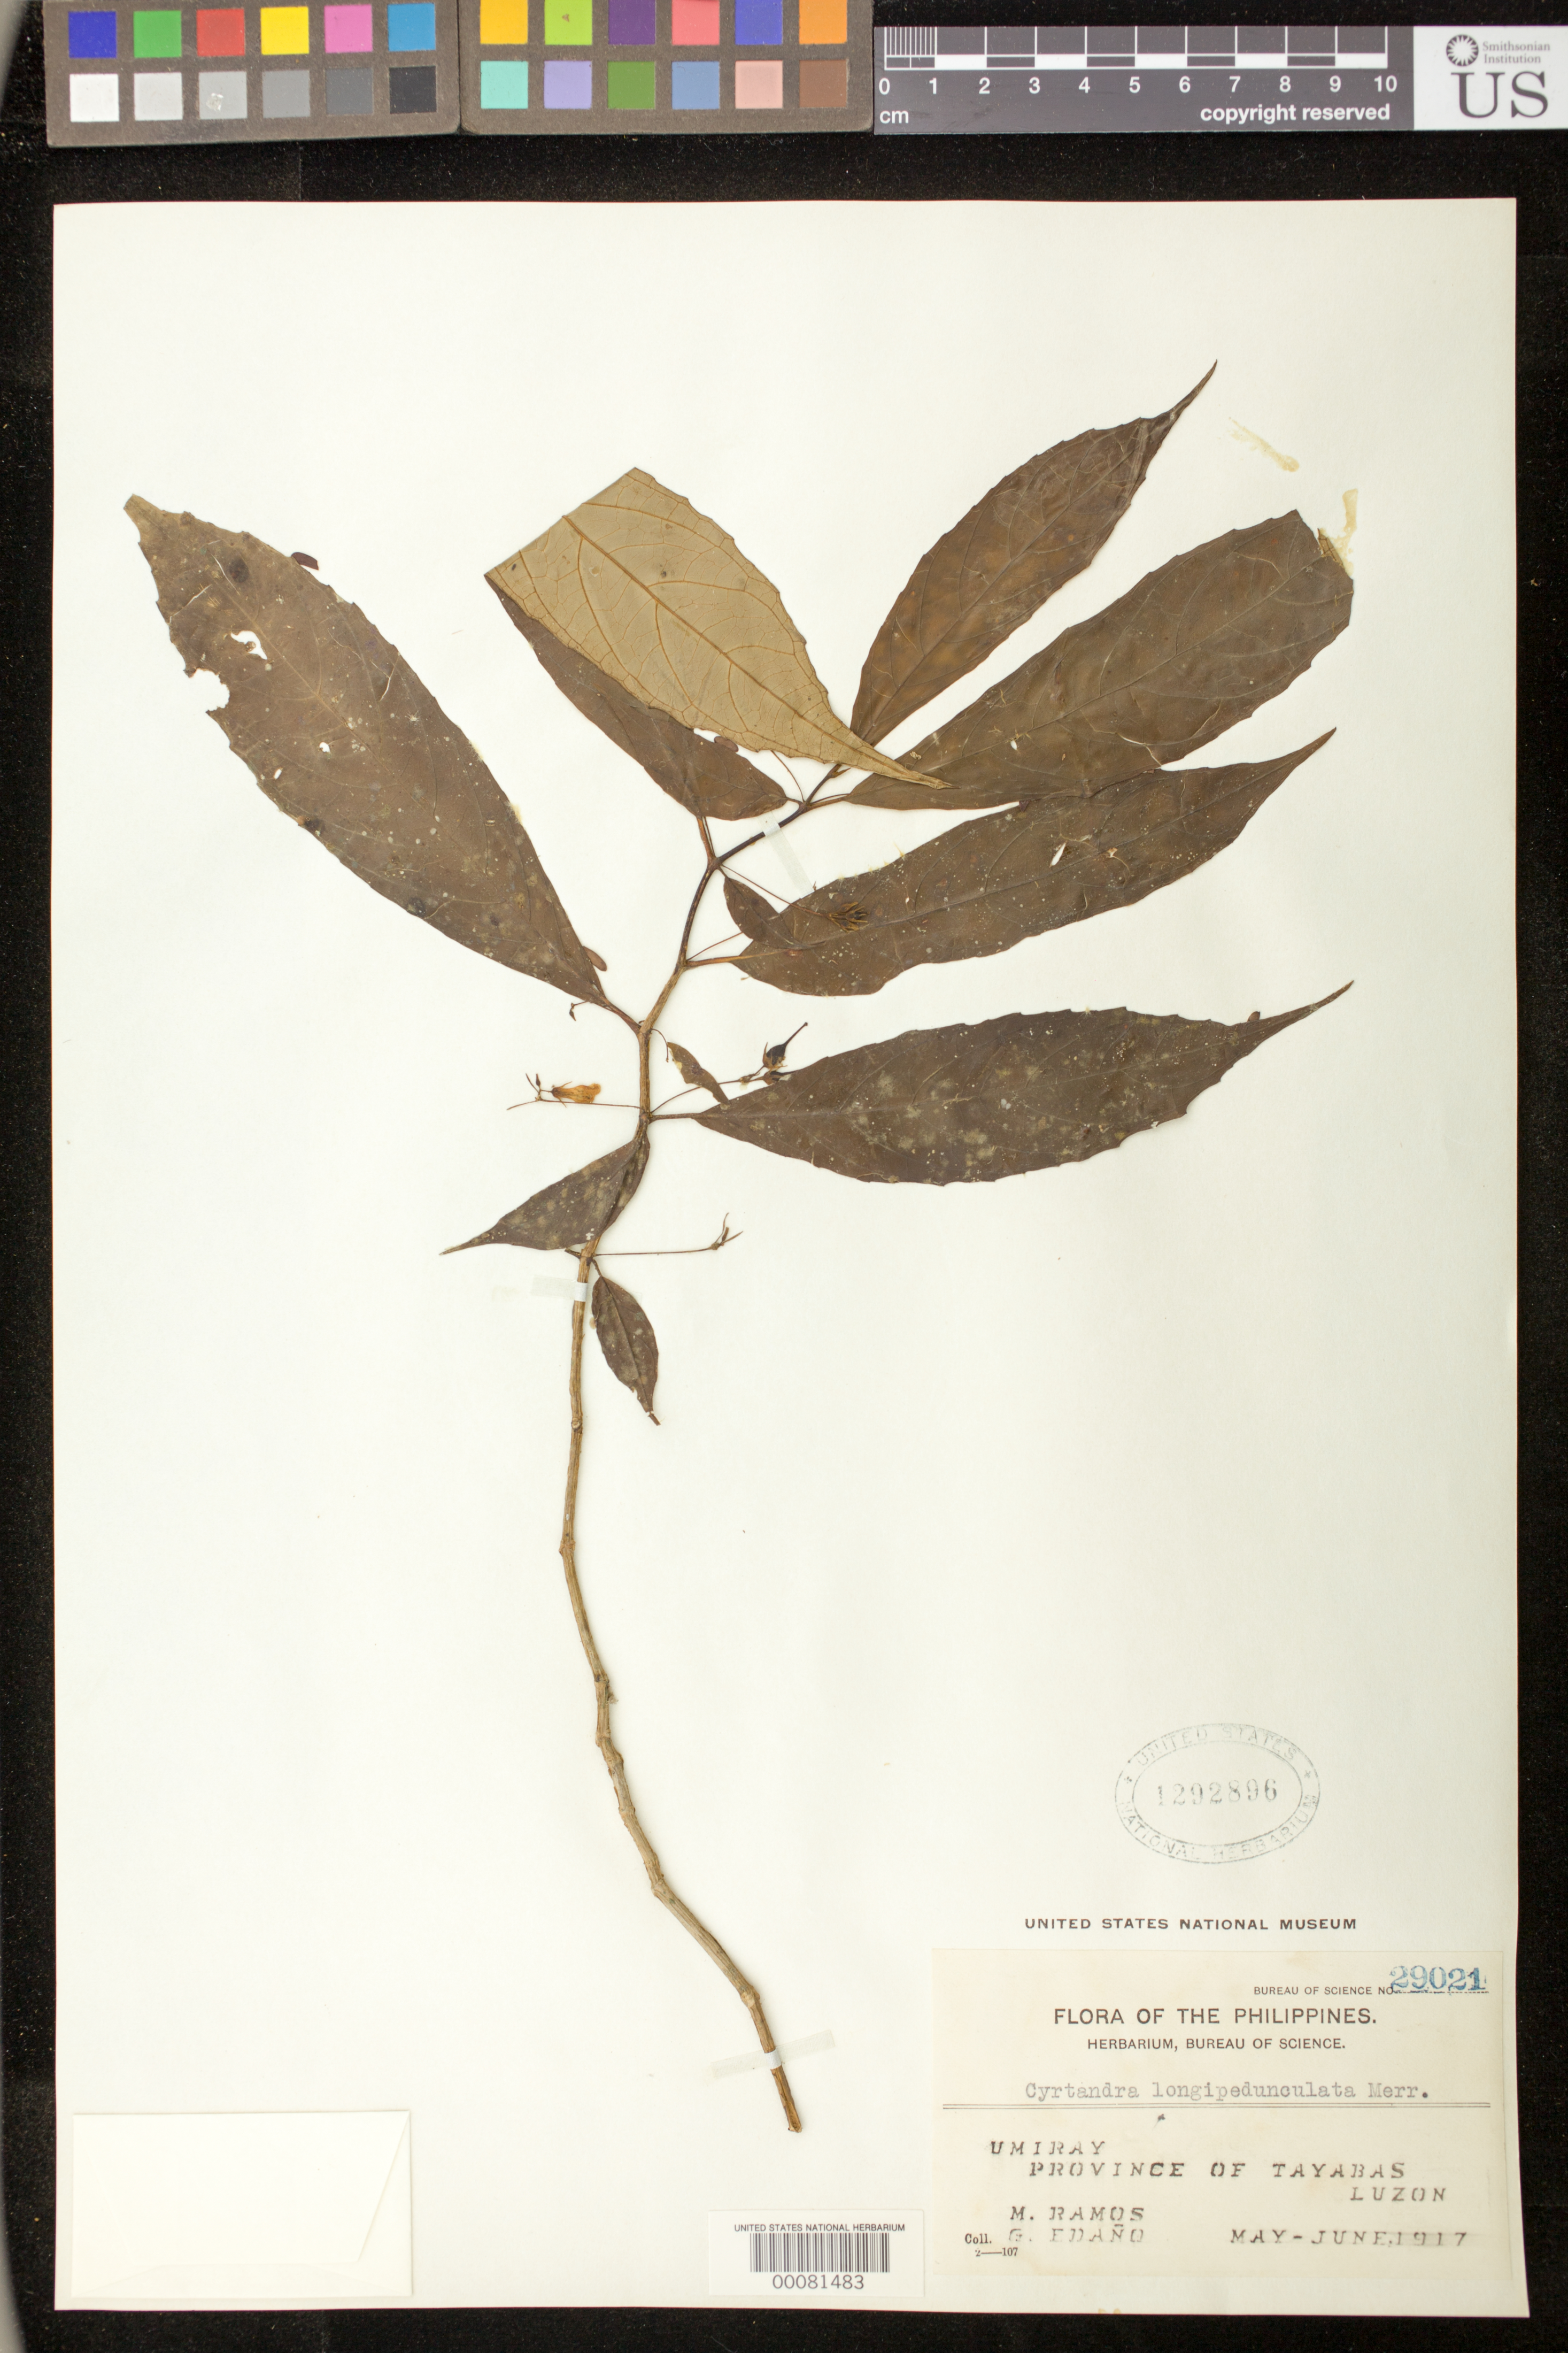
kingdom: Plantae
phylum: Tracheophyta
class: Magnoliopsida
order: Lamiales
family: Gesneriaceae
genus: Cyrtandra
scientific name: Cyrtandra tenuipes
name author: Merr.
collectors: M. Ramos & G. Edaño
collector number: Bur. Sci. 29021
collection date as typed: May-Jun 1917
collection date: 1917-05/1917-06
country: Philippines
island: Luzon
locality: Tayabas, Umiray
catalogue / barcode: US 1292896